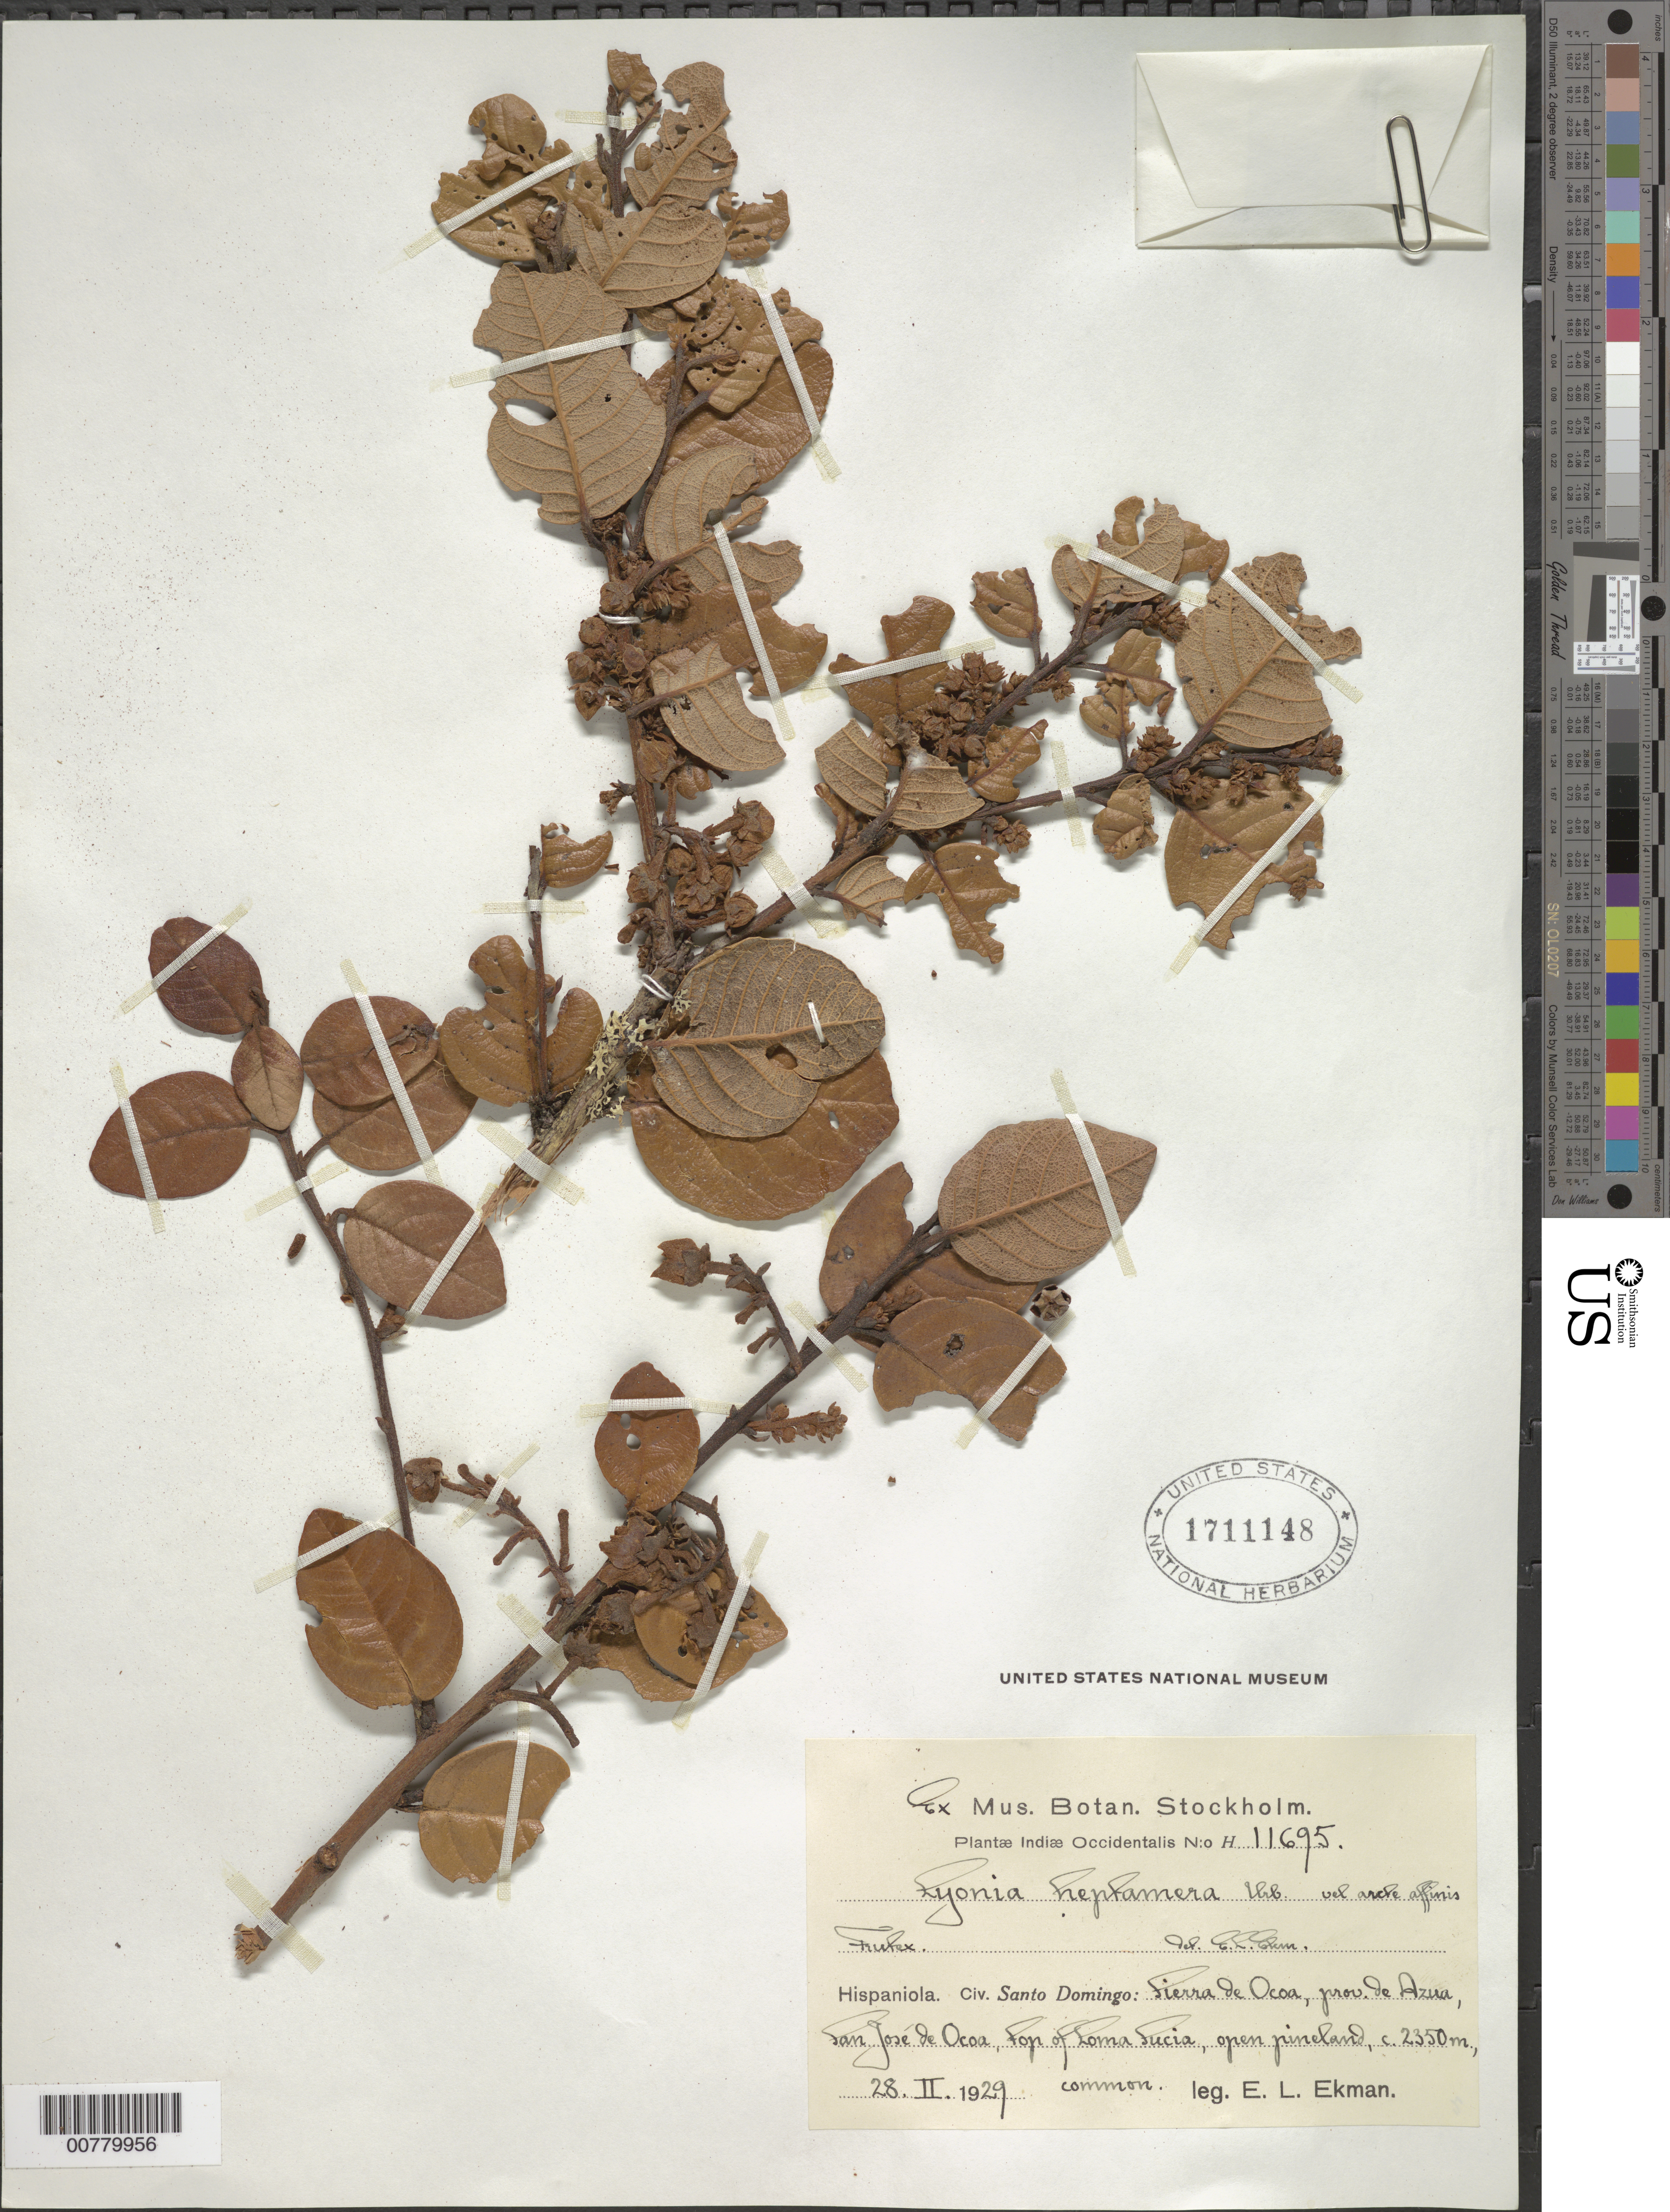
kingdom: Plantae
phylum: Tracheophyta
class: Magnoliopsida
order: Ericales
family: Ericaceae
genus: Lyonia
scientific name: Lyonia heptamera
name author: Urb.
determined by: Ekman, E. L.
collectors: E. L. Ekman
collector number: H 11695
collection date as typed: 28 Feb 1929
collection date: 1929-02-28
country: Dominican Republic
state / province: Azua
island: Hispaniola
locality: Sierra de Ocoa, San José de Ocoa, Fon of of Loma Lucia.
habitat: Open pineland.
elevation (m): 2350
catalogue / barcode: US 1711148